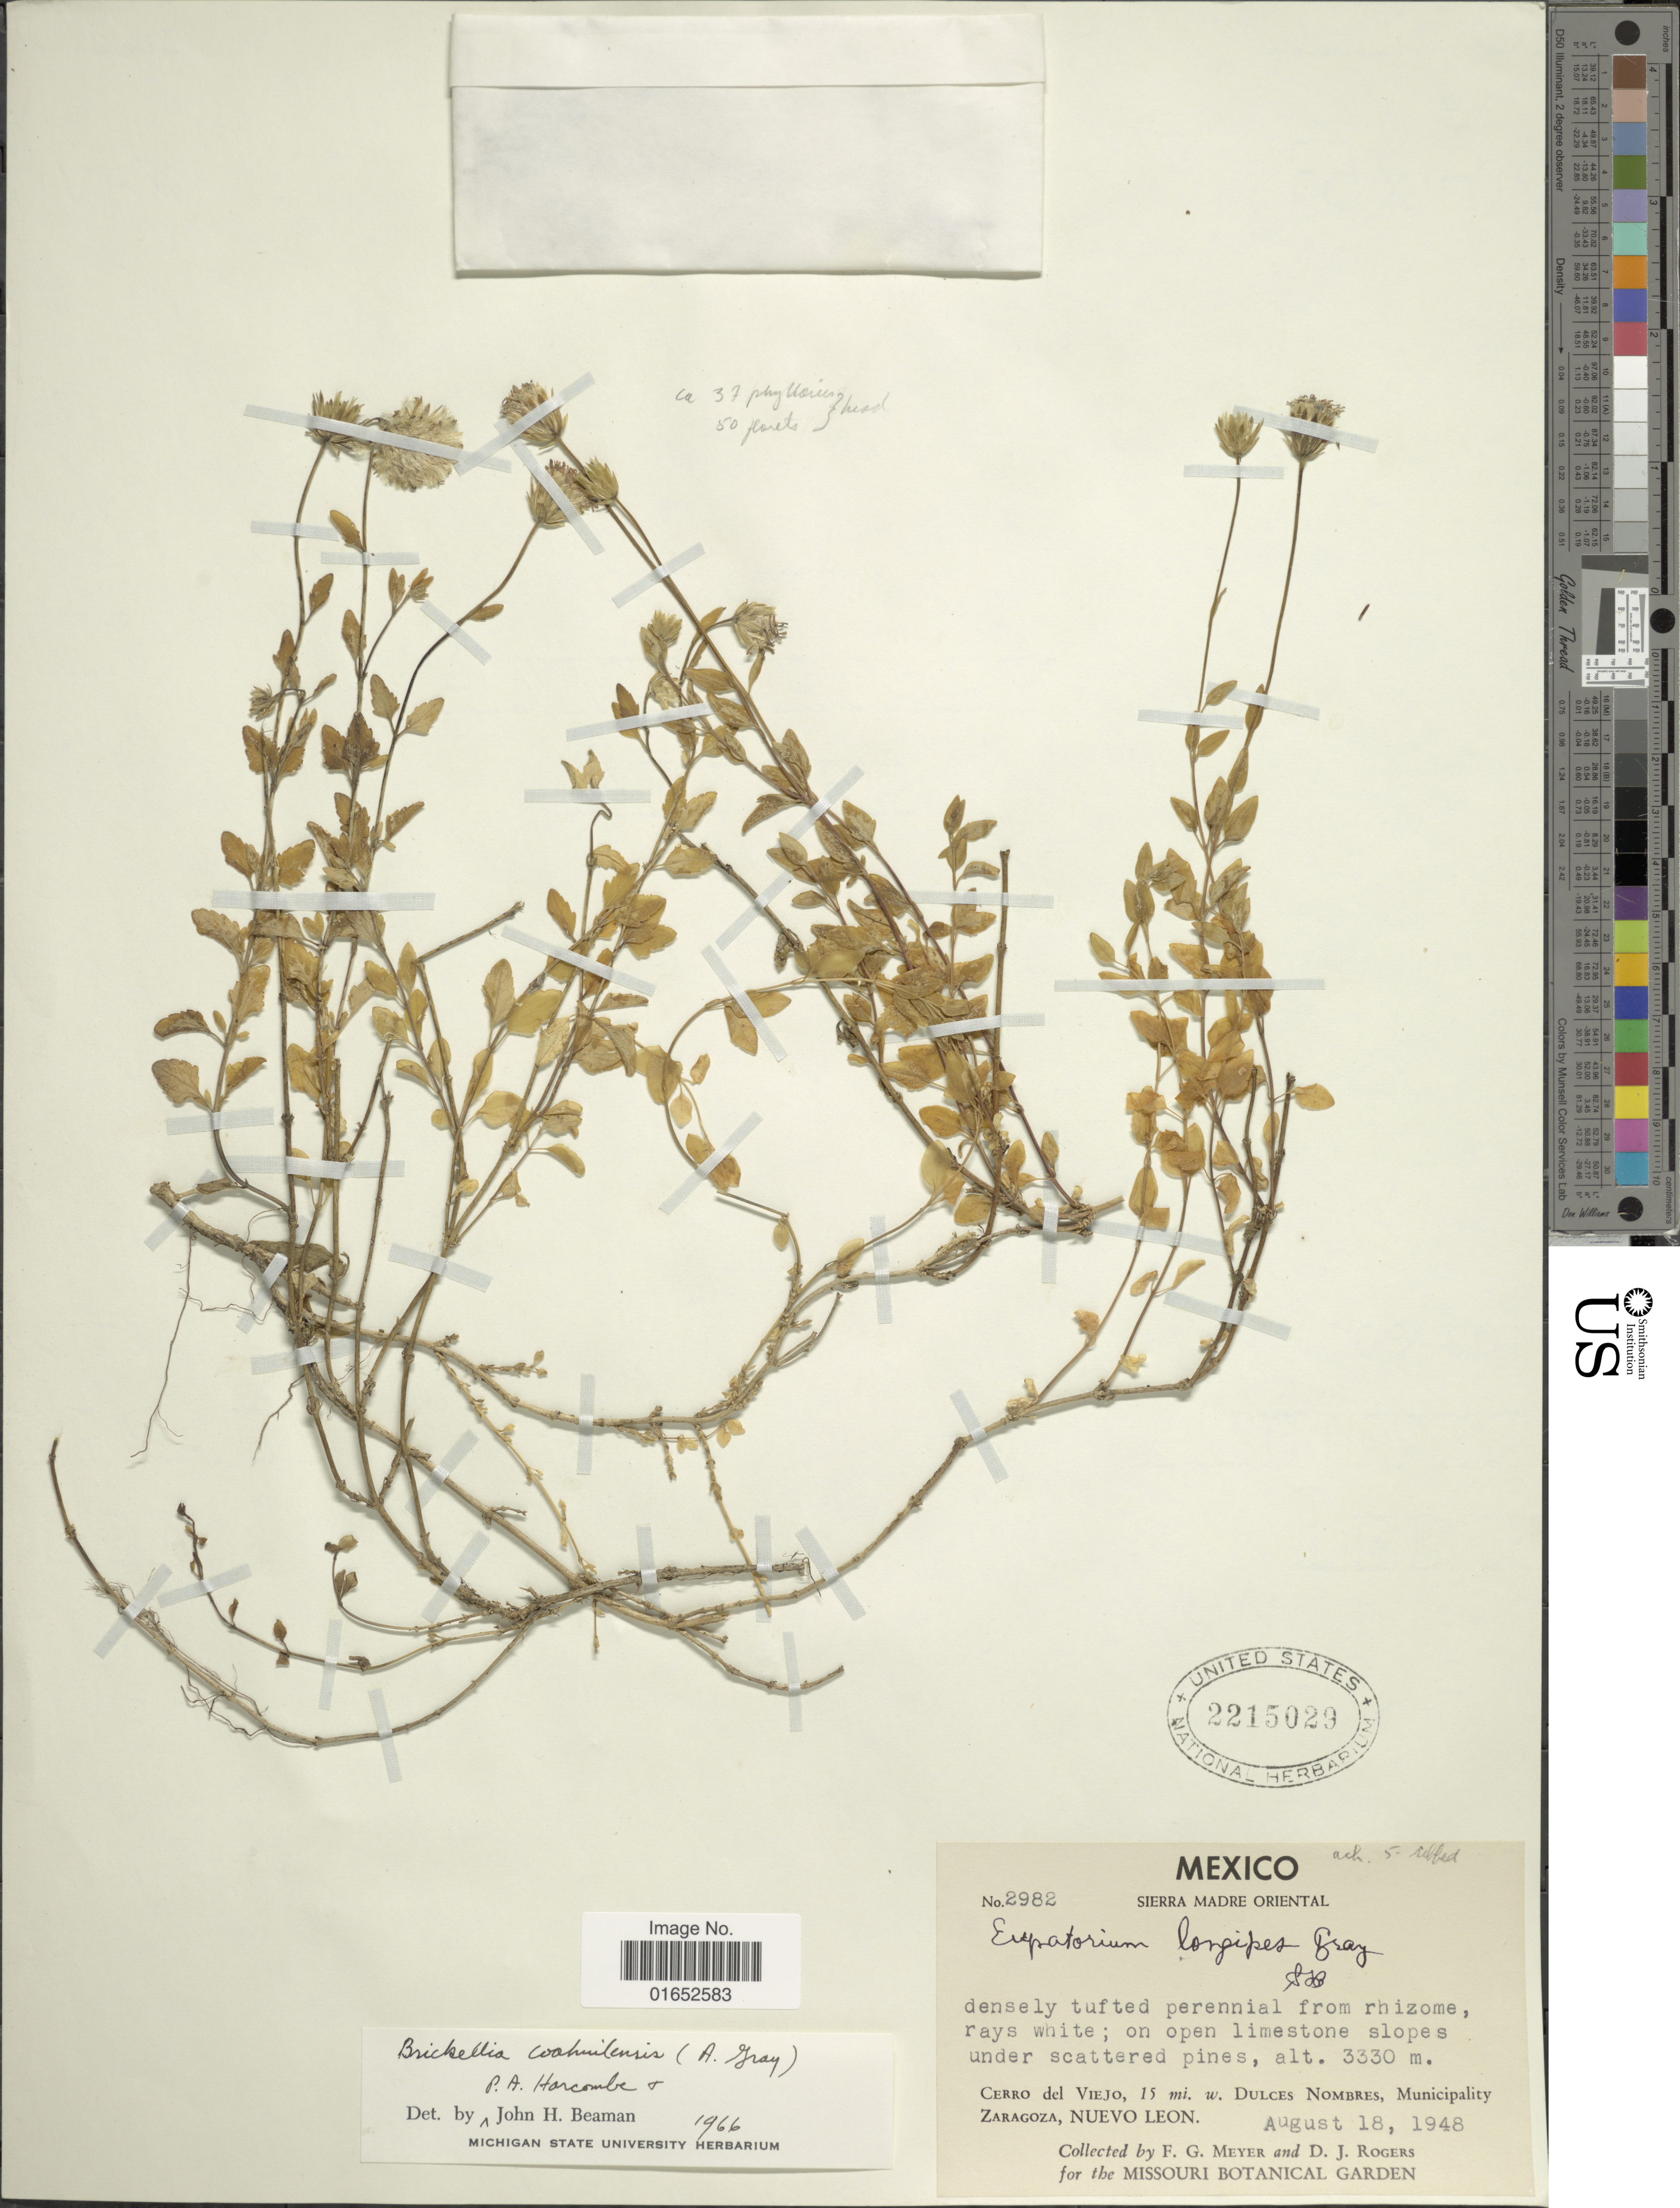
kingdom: Plantae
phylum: Tracheophyta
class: Magnoliopsida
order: Asterales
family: Asteraceae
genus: Phanerostylis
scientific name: Phanerostylis coahuilensis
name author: (A. Gray) R.M. King & H. Rob.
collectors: F. G. Meyer & D. J. Rogers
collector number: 2982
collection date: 1948-08-18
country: Mexico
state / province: Nuevo León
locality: Sierra Madre Oriental, Cerro del Viejo, 15 mi. w. Dulces Nombres, Municipality Zaragoza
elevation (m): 3330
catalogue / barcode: US 2215029